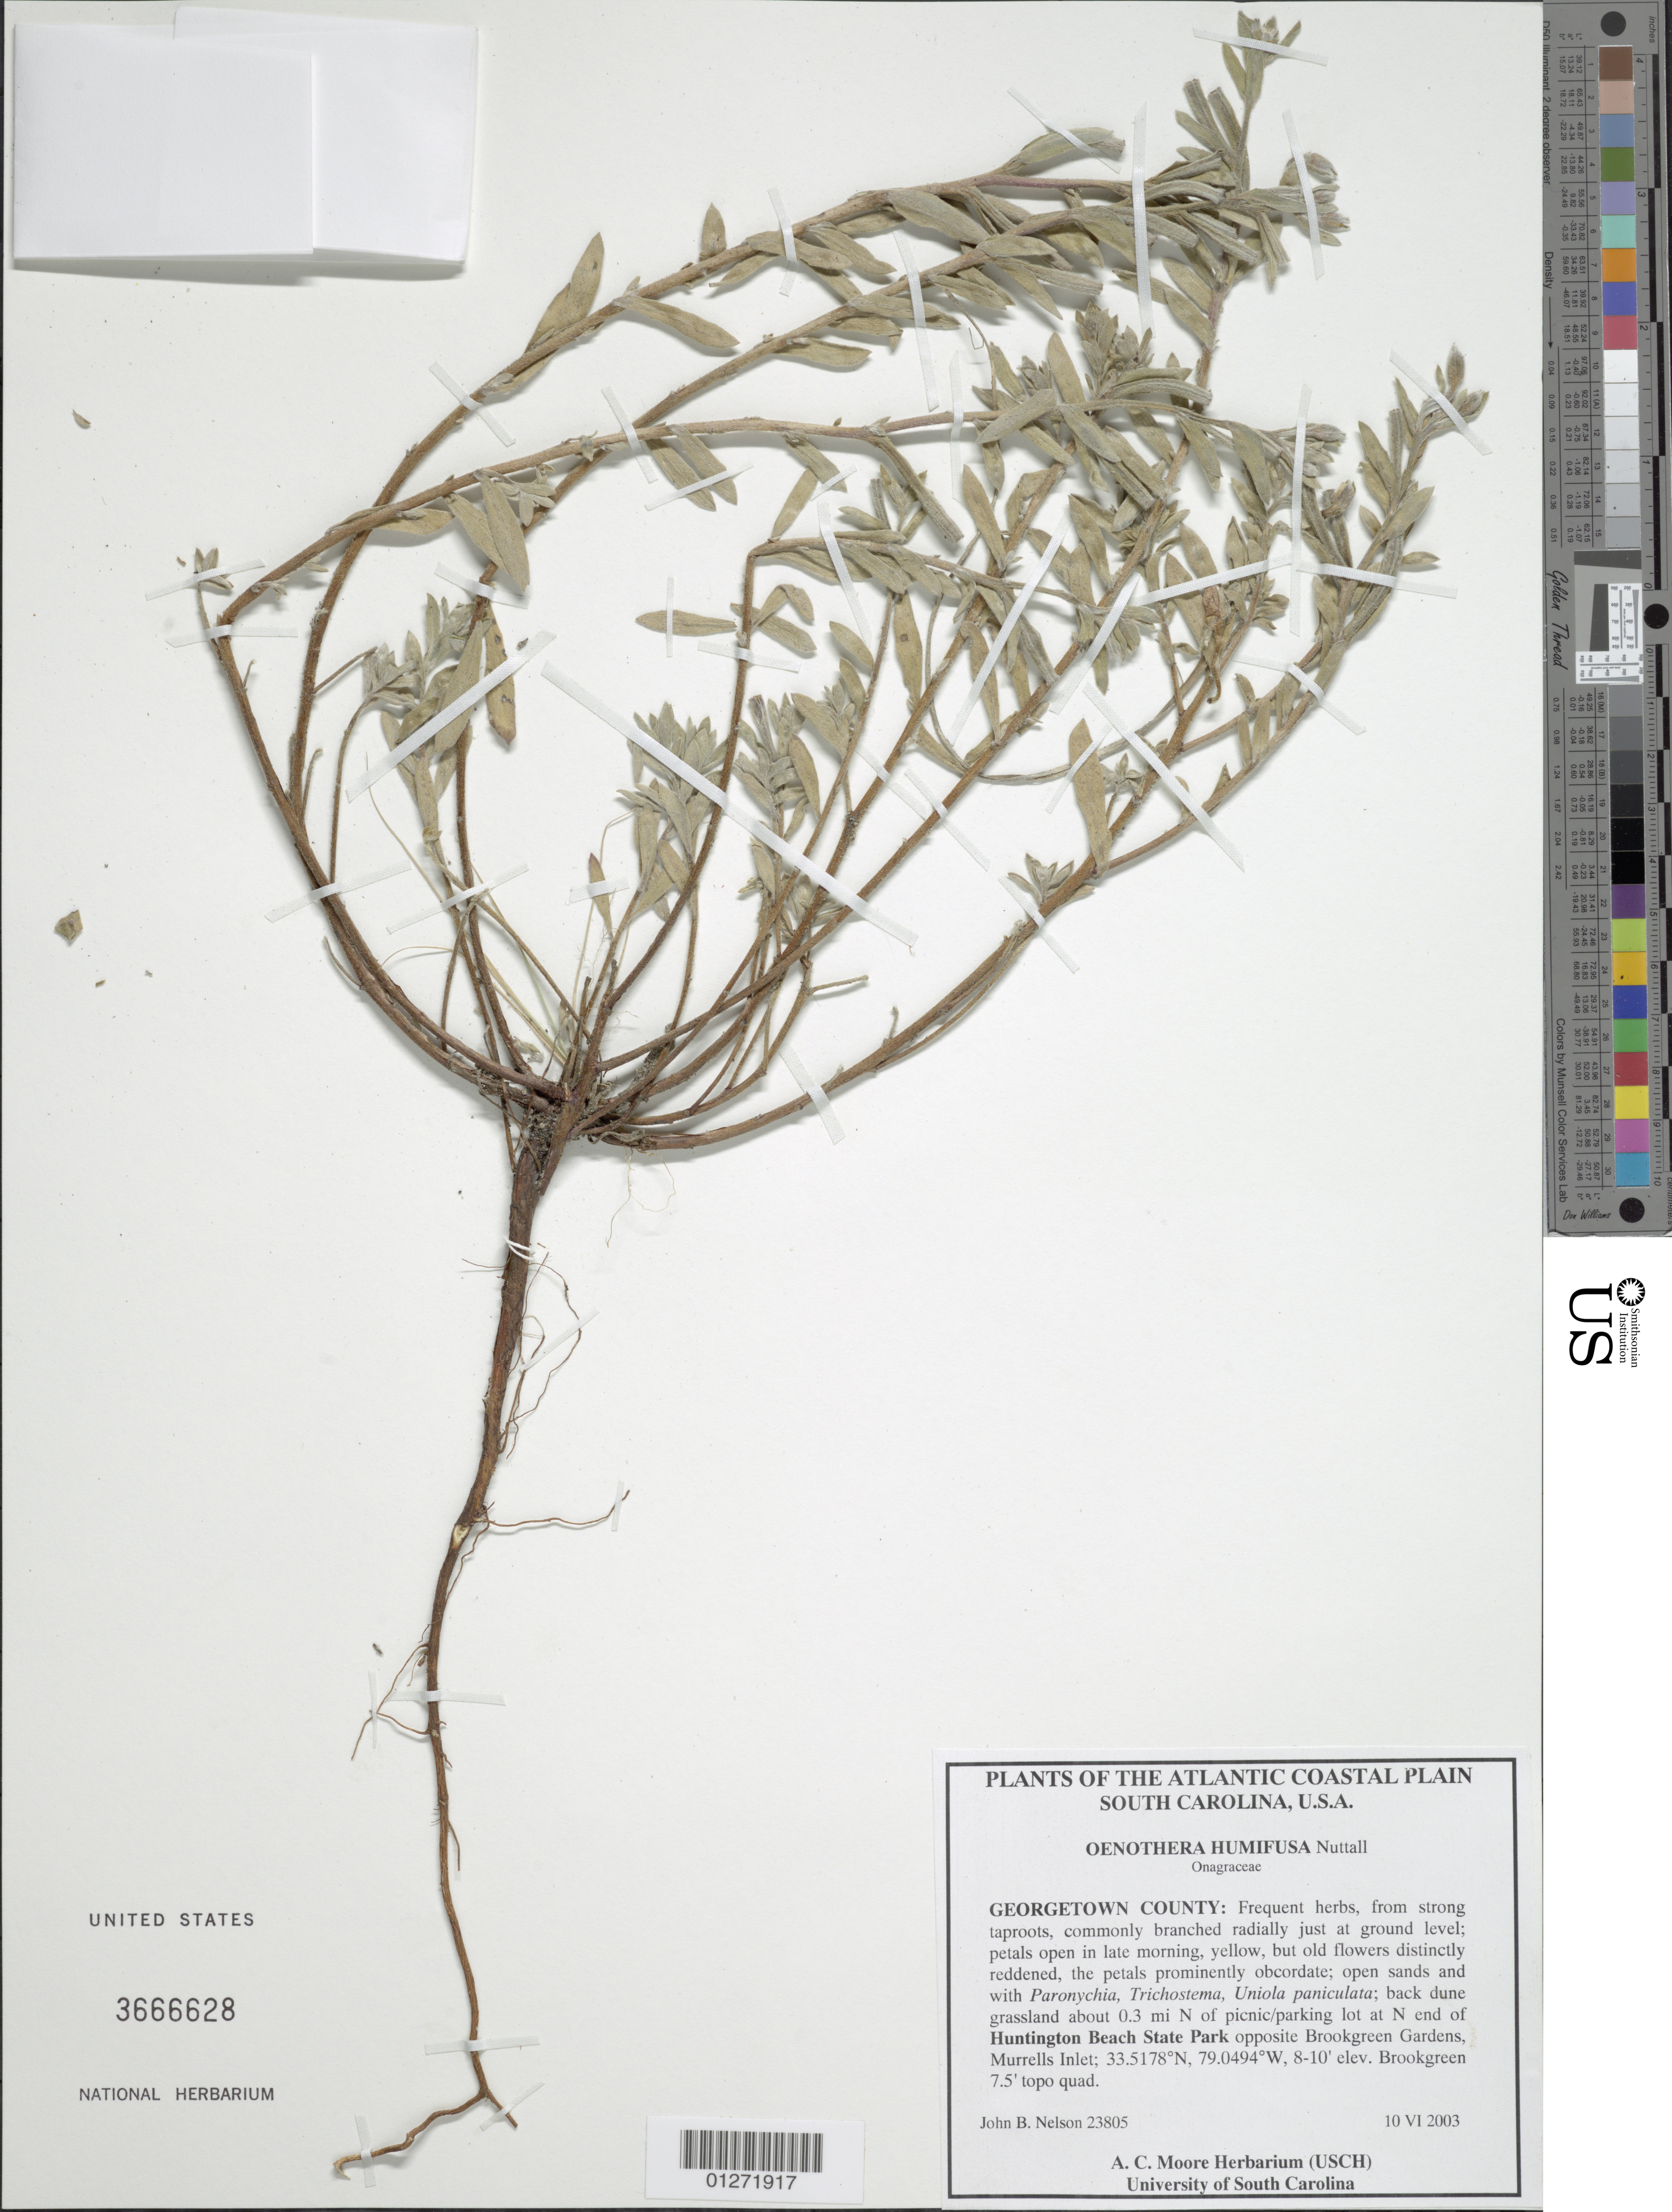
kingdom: Plantae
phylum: Tracheophyta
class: Magnoliopsida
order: Myrtales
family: Onagraceae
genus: Oenothera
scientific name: Oenothera humifusa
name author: Nutt.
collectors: J. Nelson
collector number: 23805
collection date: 2003-06-10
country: United States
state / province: South Carolina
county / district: Georgetown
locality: N end of Huntington Beach State Park opposite Brookgreen Gardens, Murrells Inlet.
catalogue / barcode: US 3666628